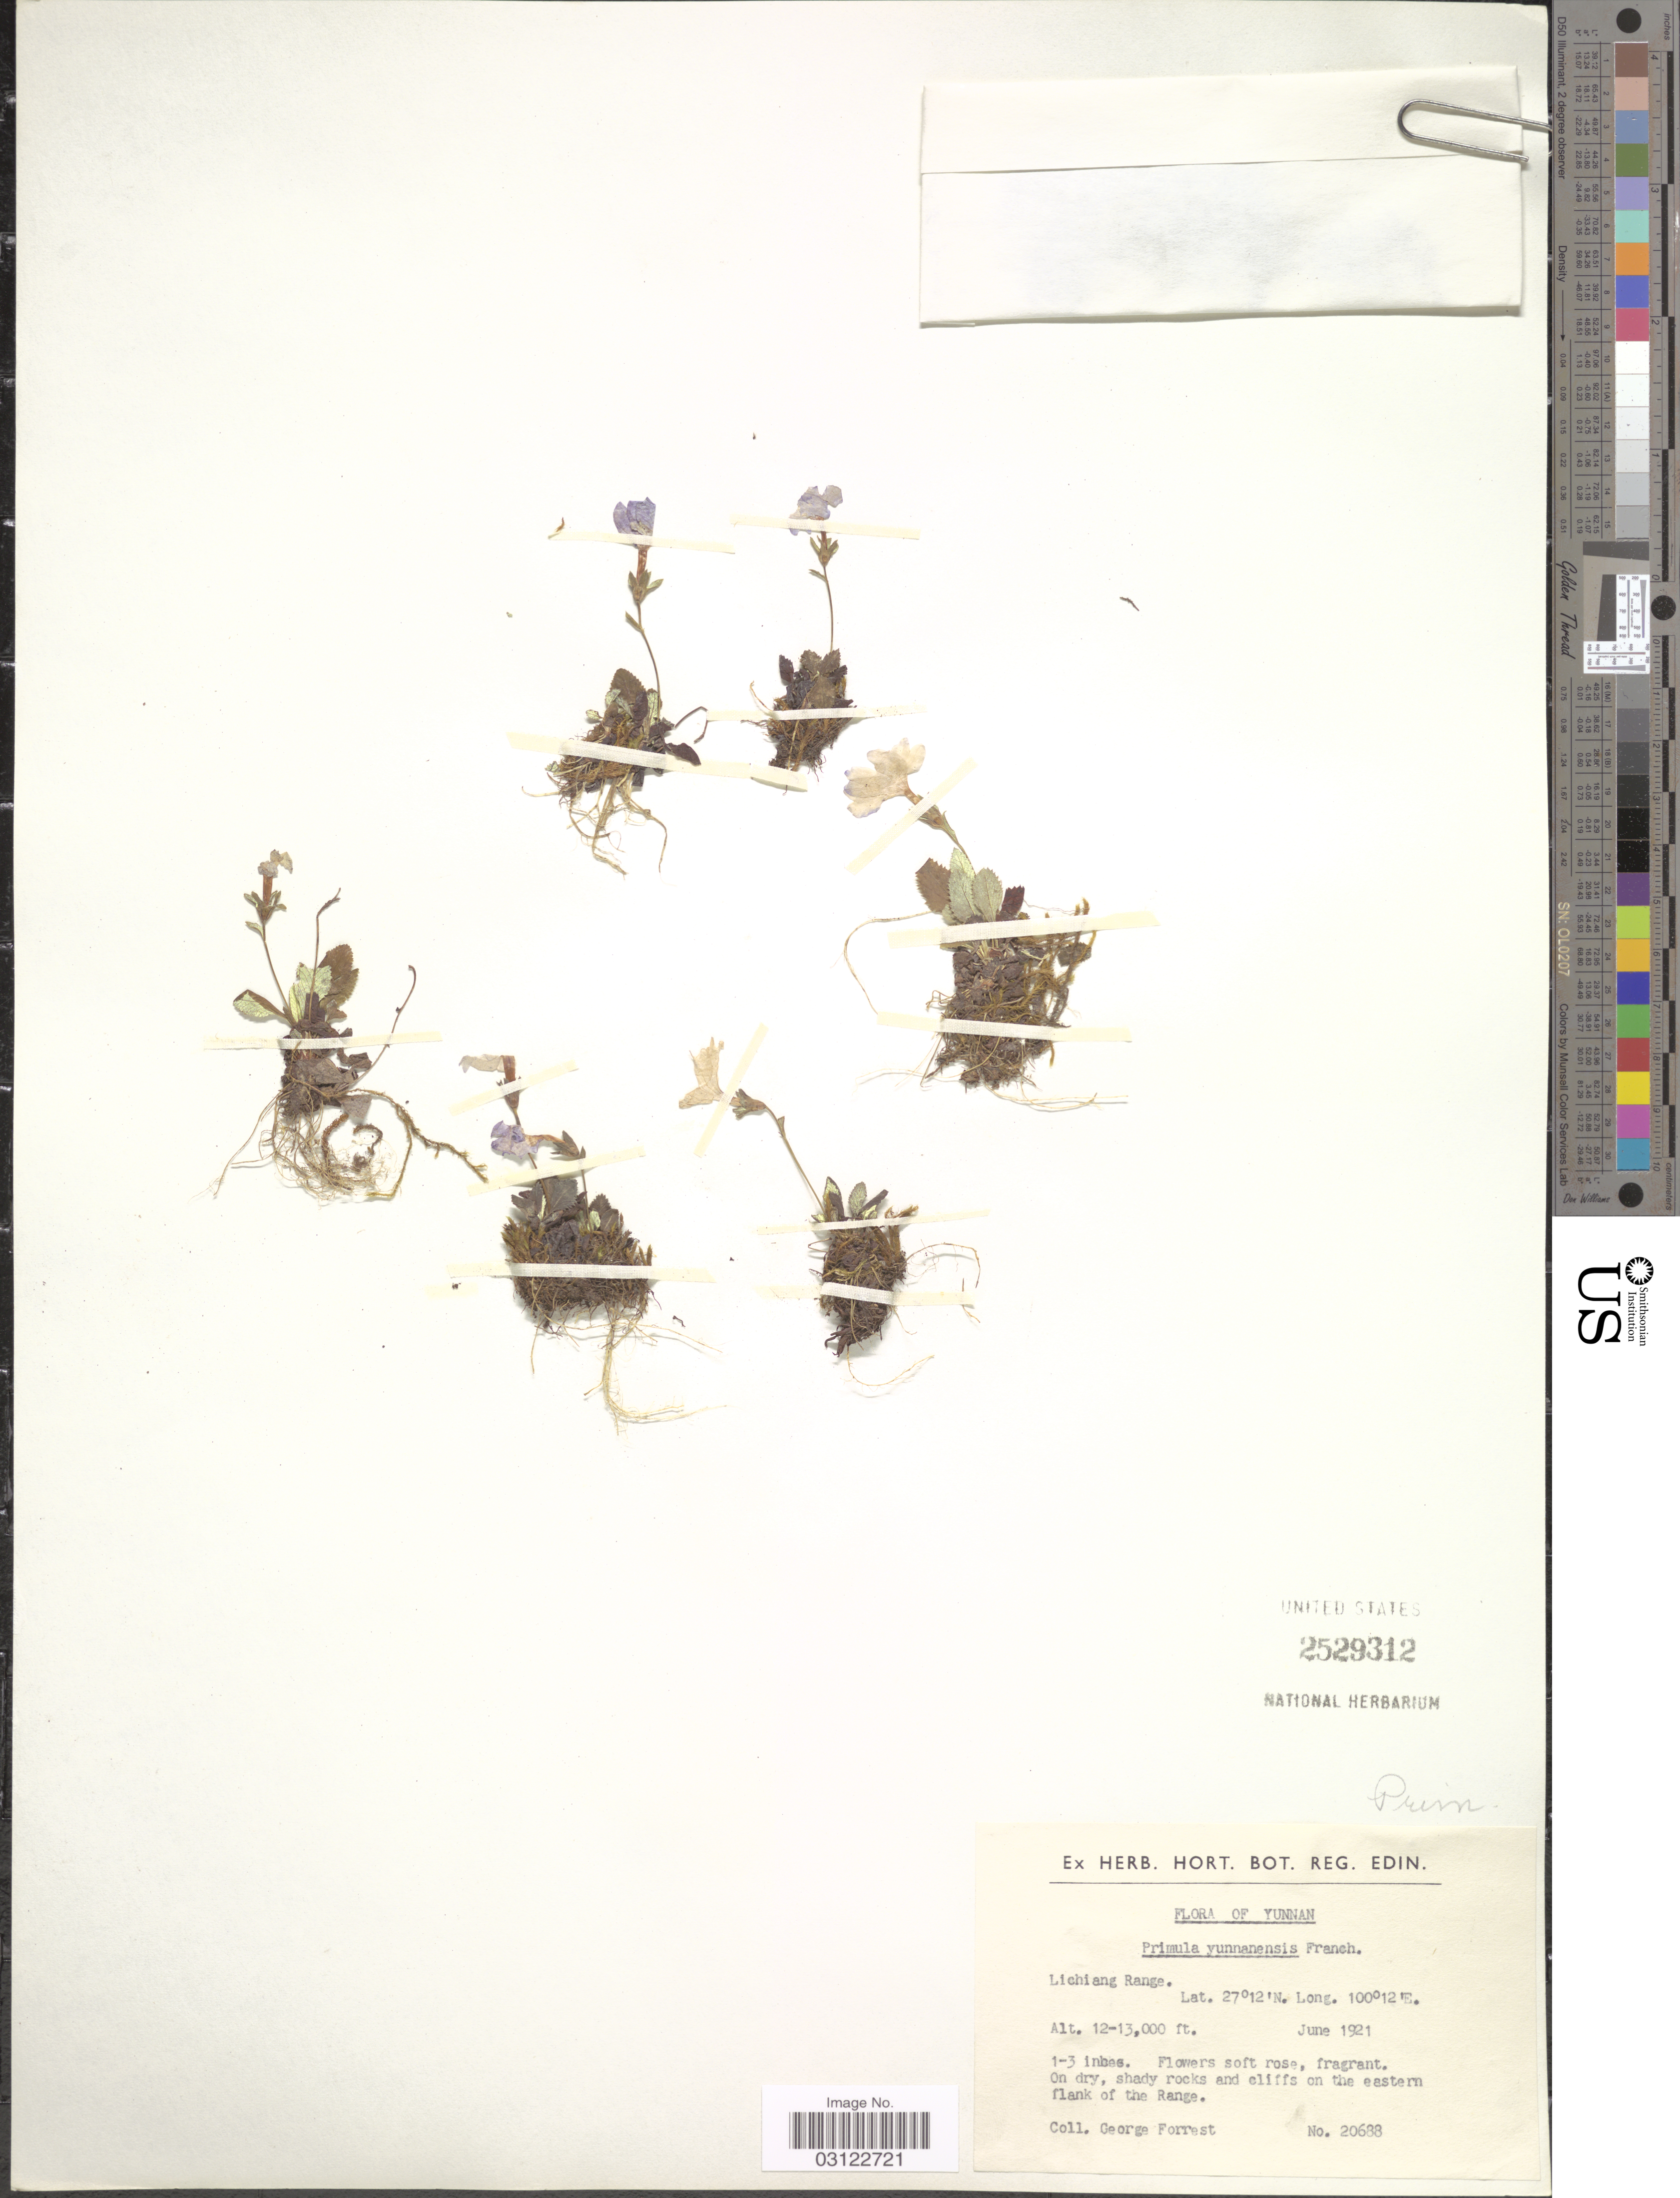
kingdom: Plantae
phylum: Tracheophyta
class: Magnoliopsida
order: Ericales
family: Primulaceae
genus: Primula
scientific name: Primula yunnanensis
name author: Franch.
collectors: G. Forrest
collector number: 20688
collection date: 1921-06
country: China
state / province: Yunnan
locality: Lichiang Range. On dry, shady rocks and cliffs on the eastern flank of the Range.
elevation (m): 3658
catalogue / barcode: US 2529312